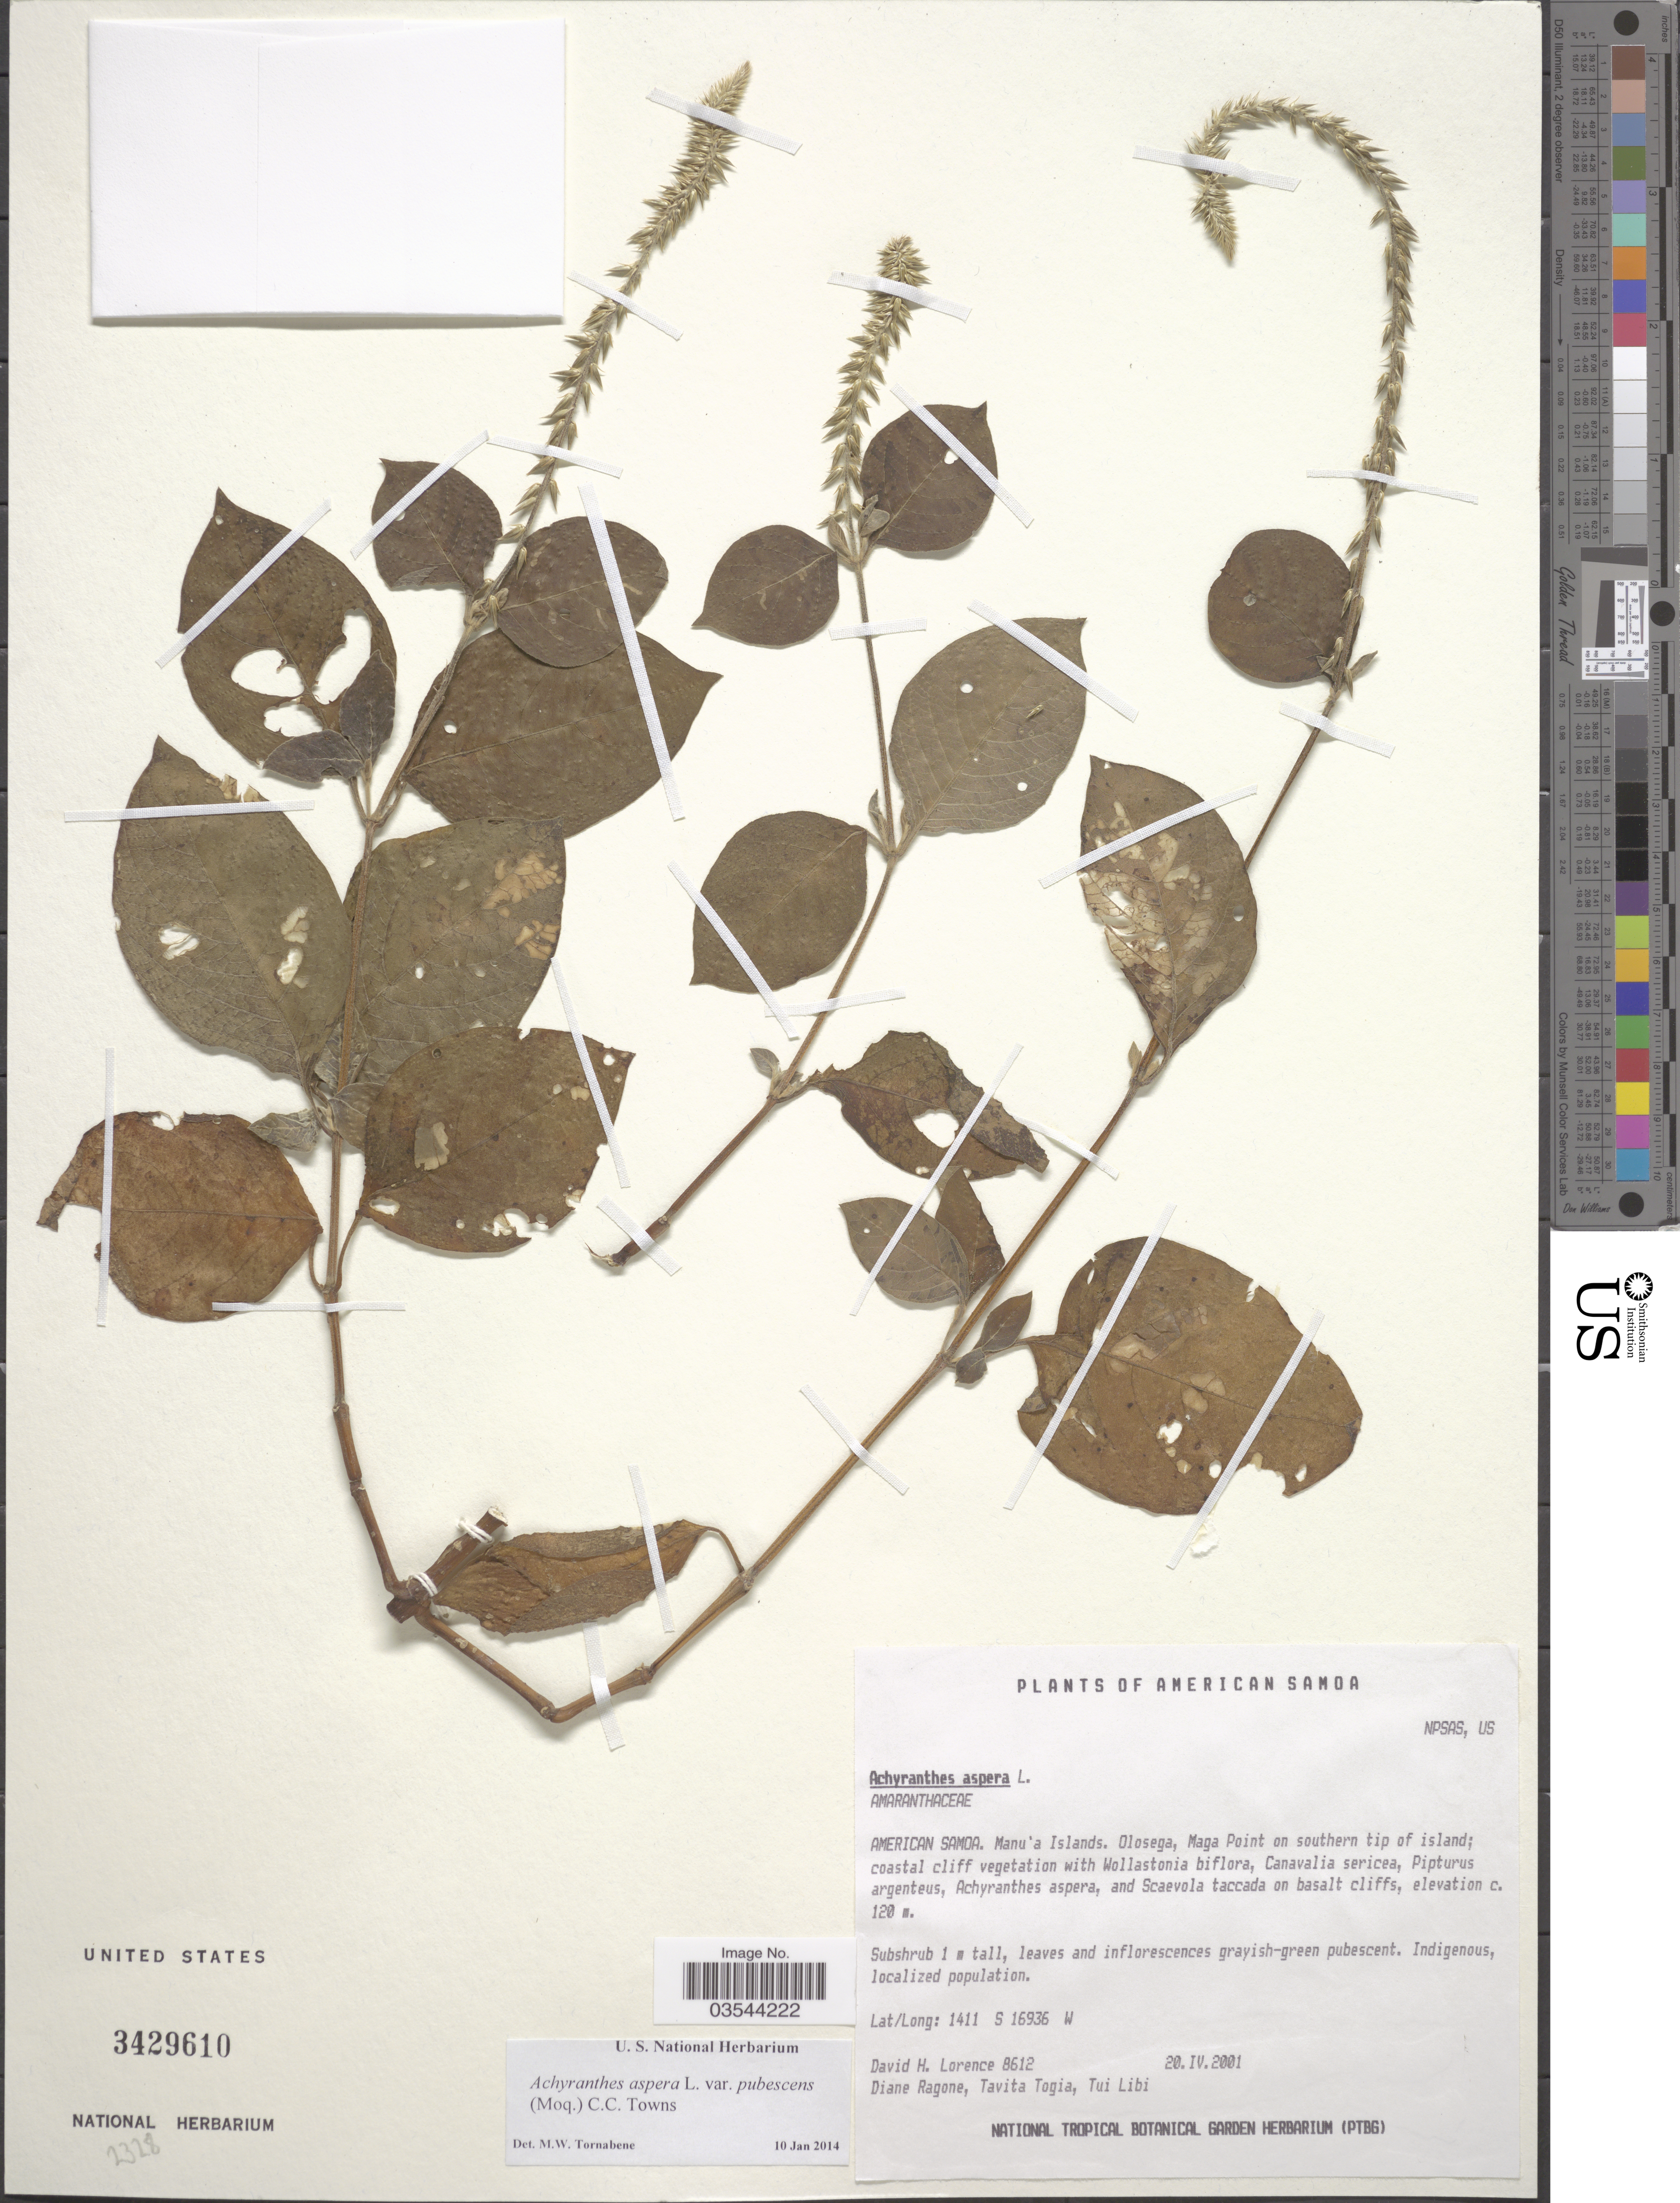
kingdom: Plantae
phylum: Tracheophyta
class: Magnoliopsida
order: Caryophyllales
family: Amaranthaceae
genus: Achyranthes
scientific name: Achyranthes aspera var. pubescens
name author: (Moq.) M. Gómez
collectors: D. Lorence, D. Ragone, T. Togia & T. Libi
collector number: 8612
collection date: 2001-04-20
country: American Samoa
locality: Manu'a Islands. Olosega, Maga Point on southern tip of island; coastal cliff vegetation.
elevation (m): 120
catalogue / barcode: US 3429610